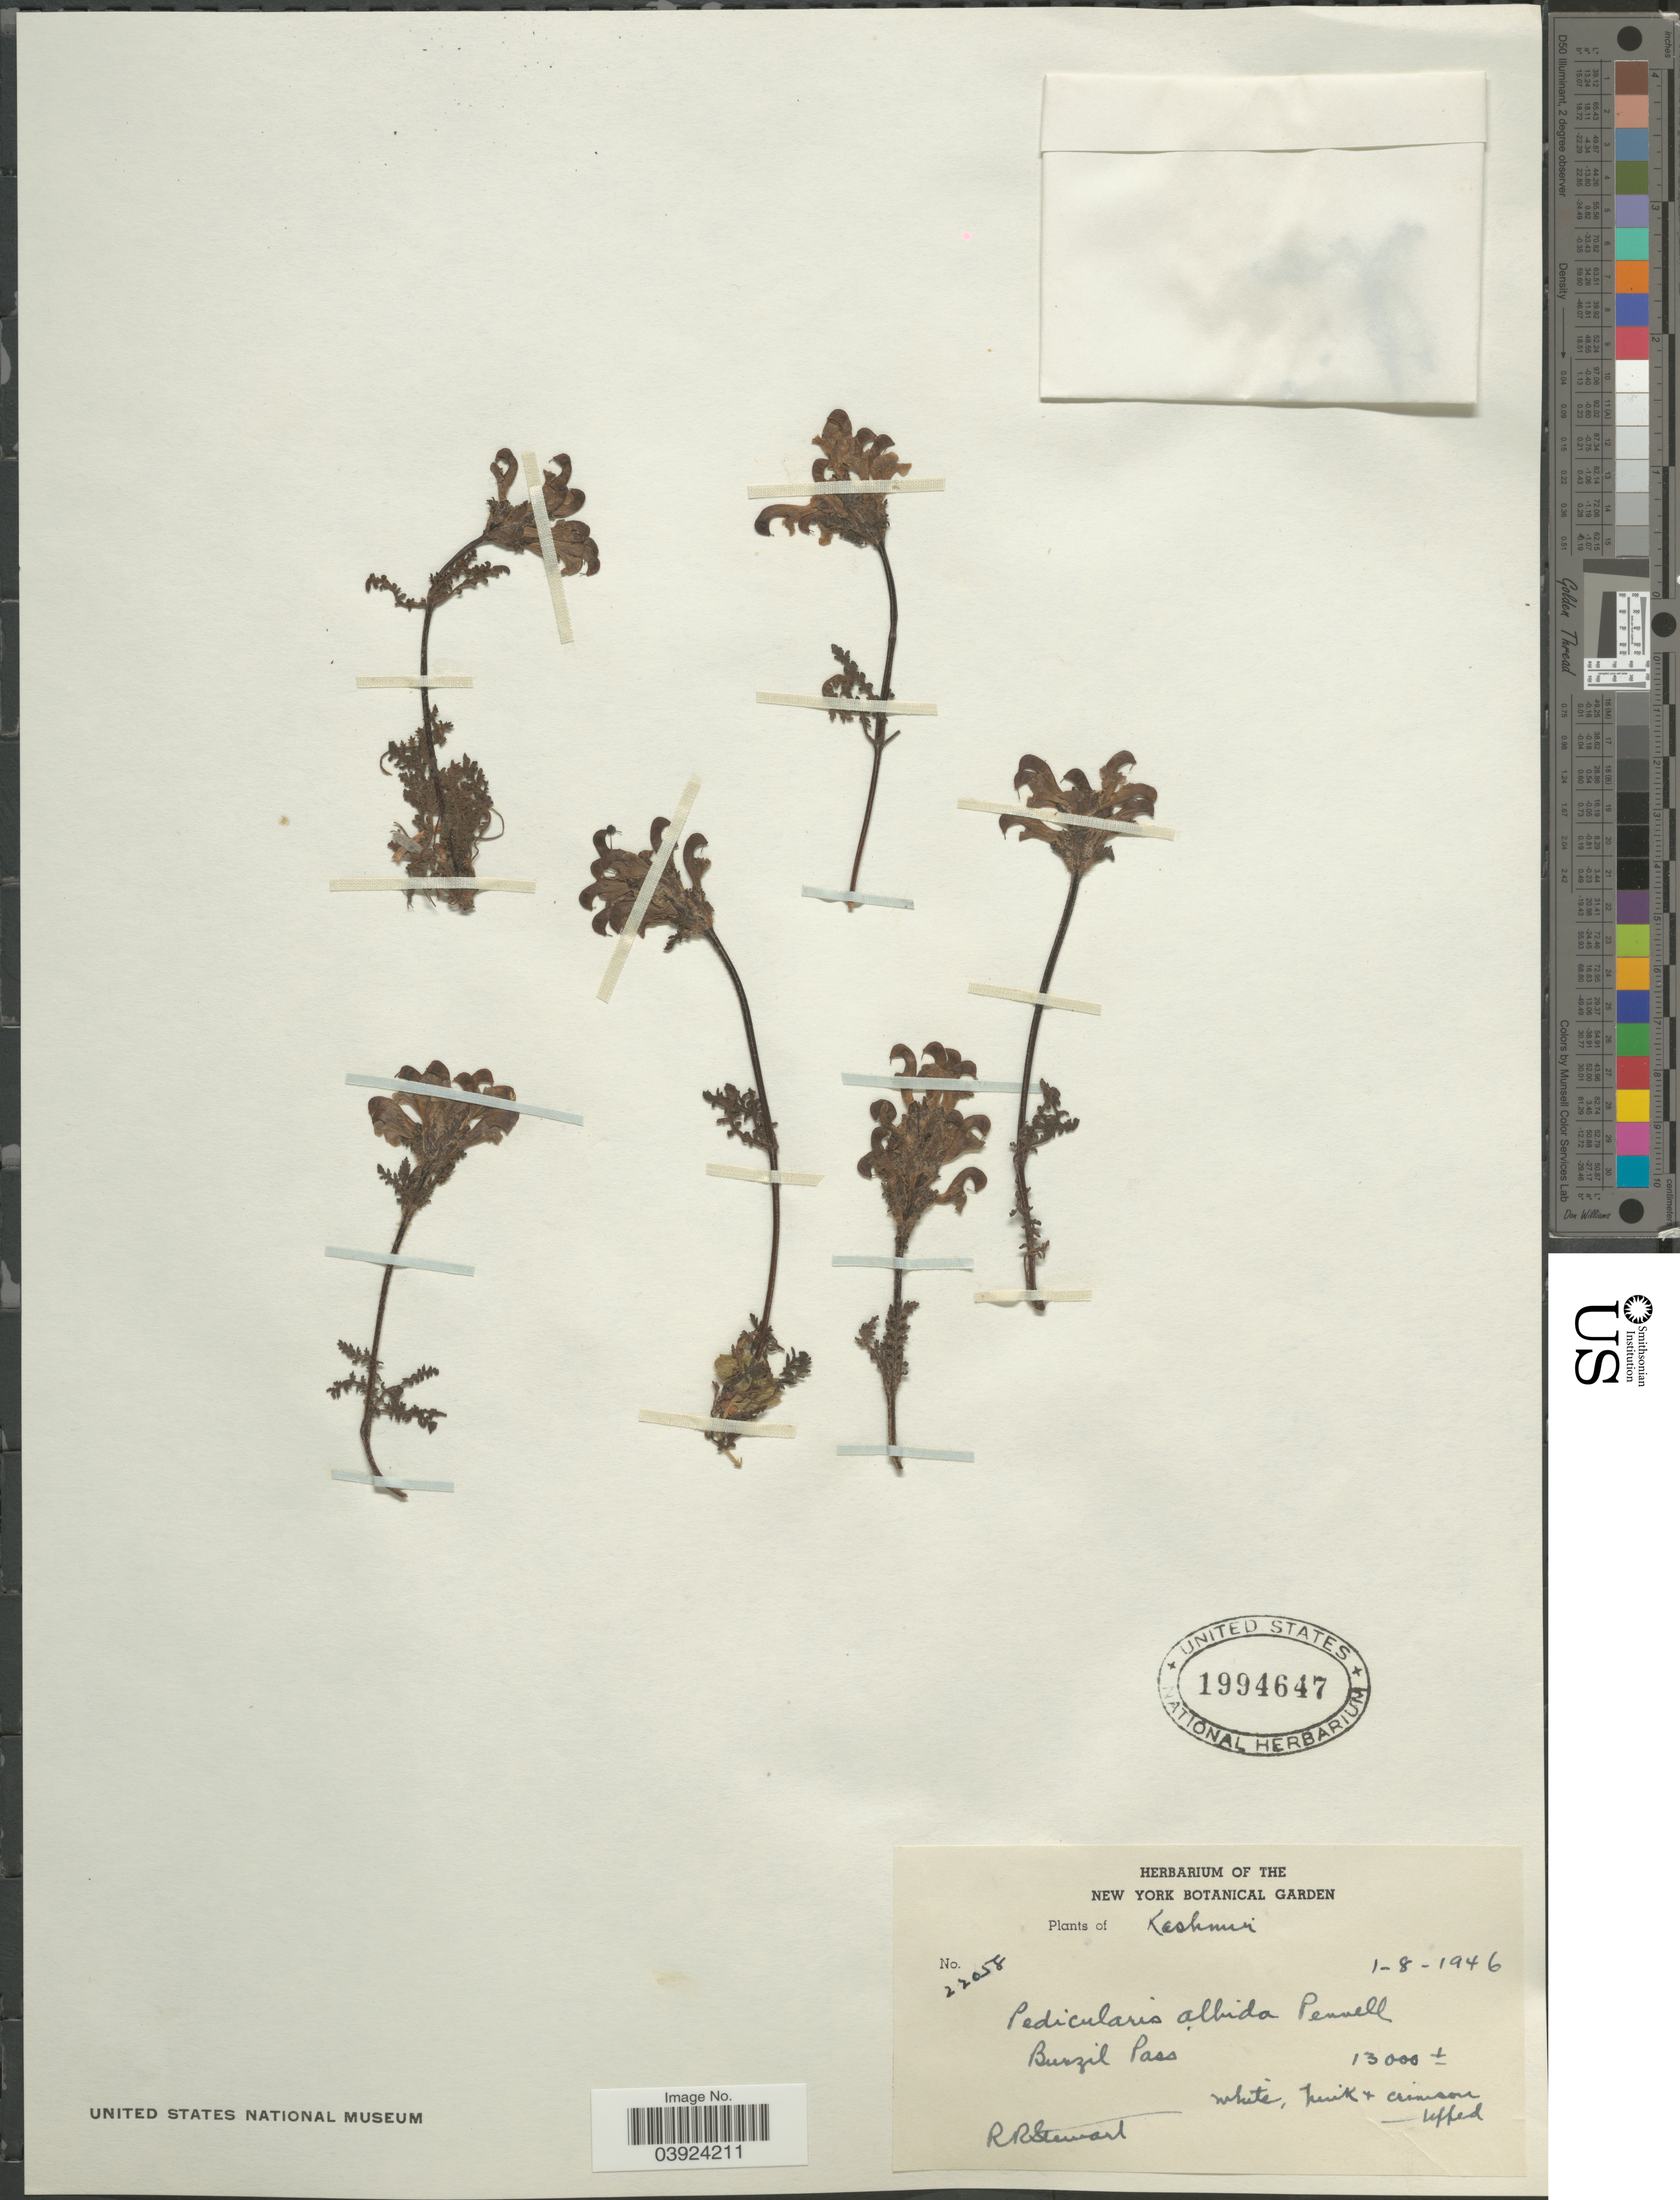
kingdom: Plantae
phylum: Tracheophyta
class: Magnoliopsida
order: Lamiales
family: Orobanchaceae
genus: Pedicularis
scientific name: Pedicularis cheilanthifolia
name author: Schrenk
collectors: R. Stewart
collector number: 22058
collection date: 1946-08-01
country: India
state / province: Jammu and Kashmir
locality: Kashmir. Burzil Pass.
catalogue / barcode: US 1994647